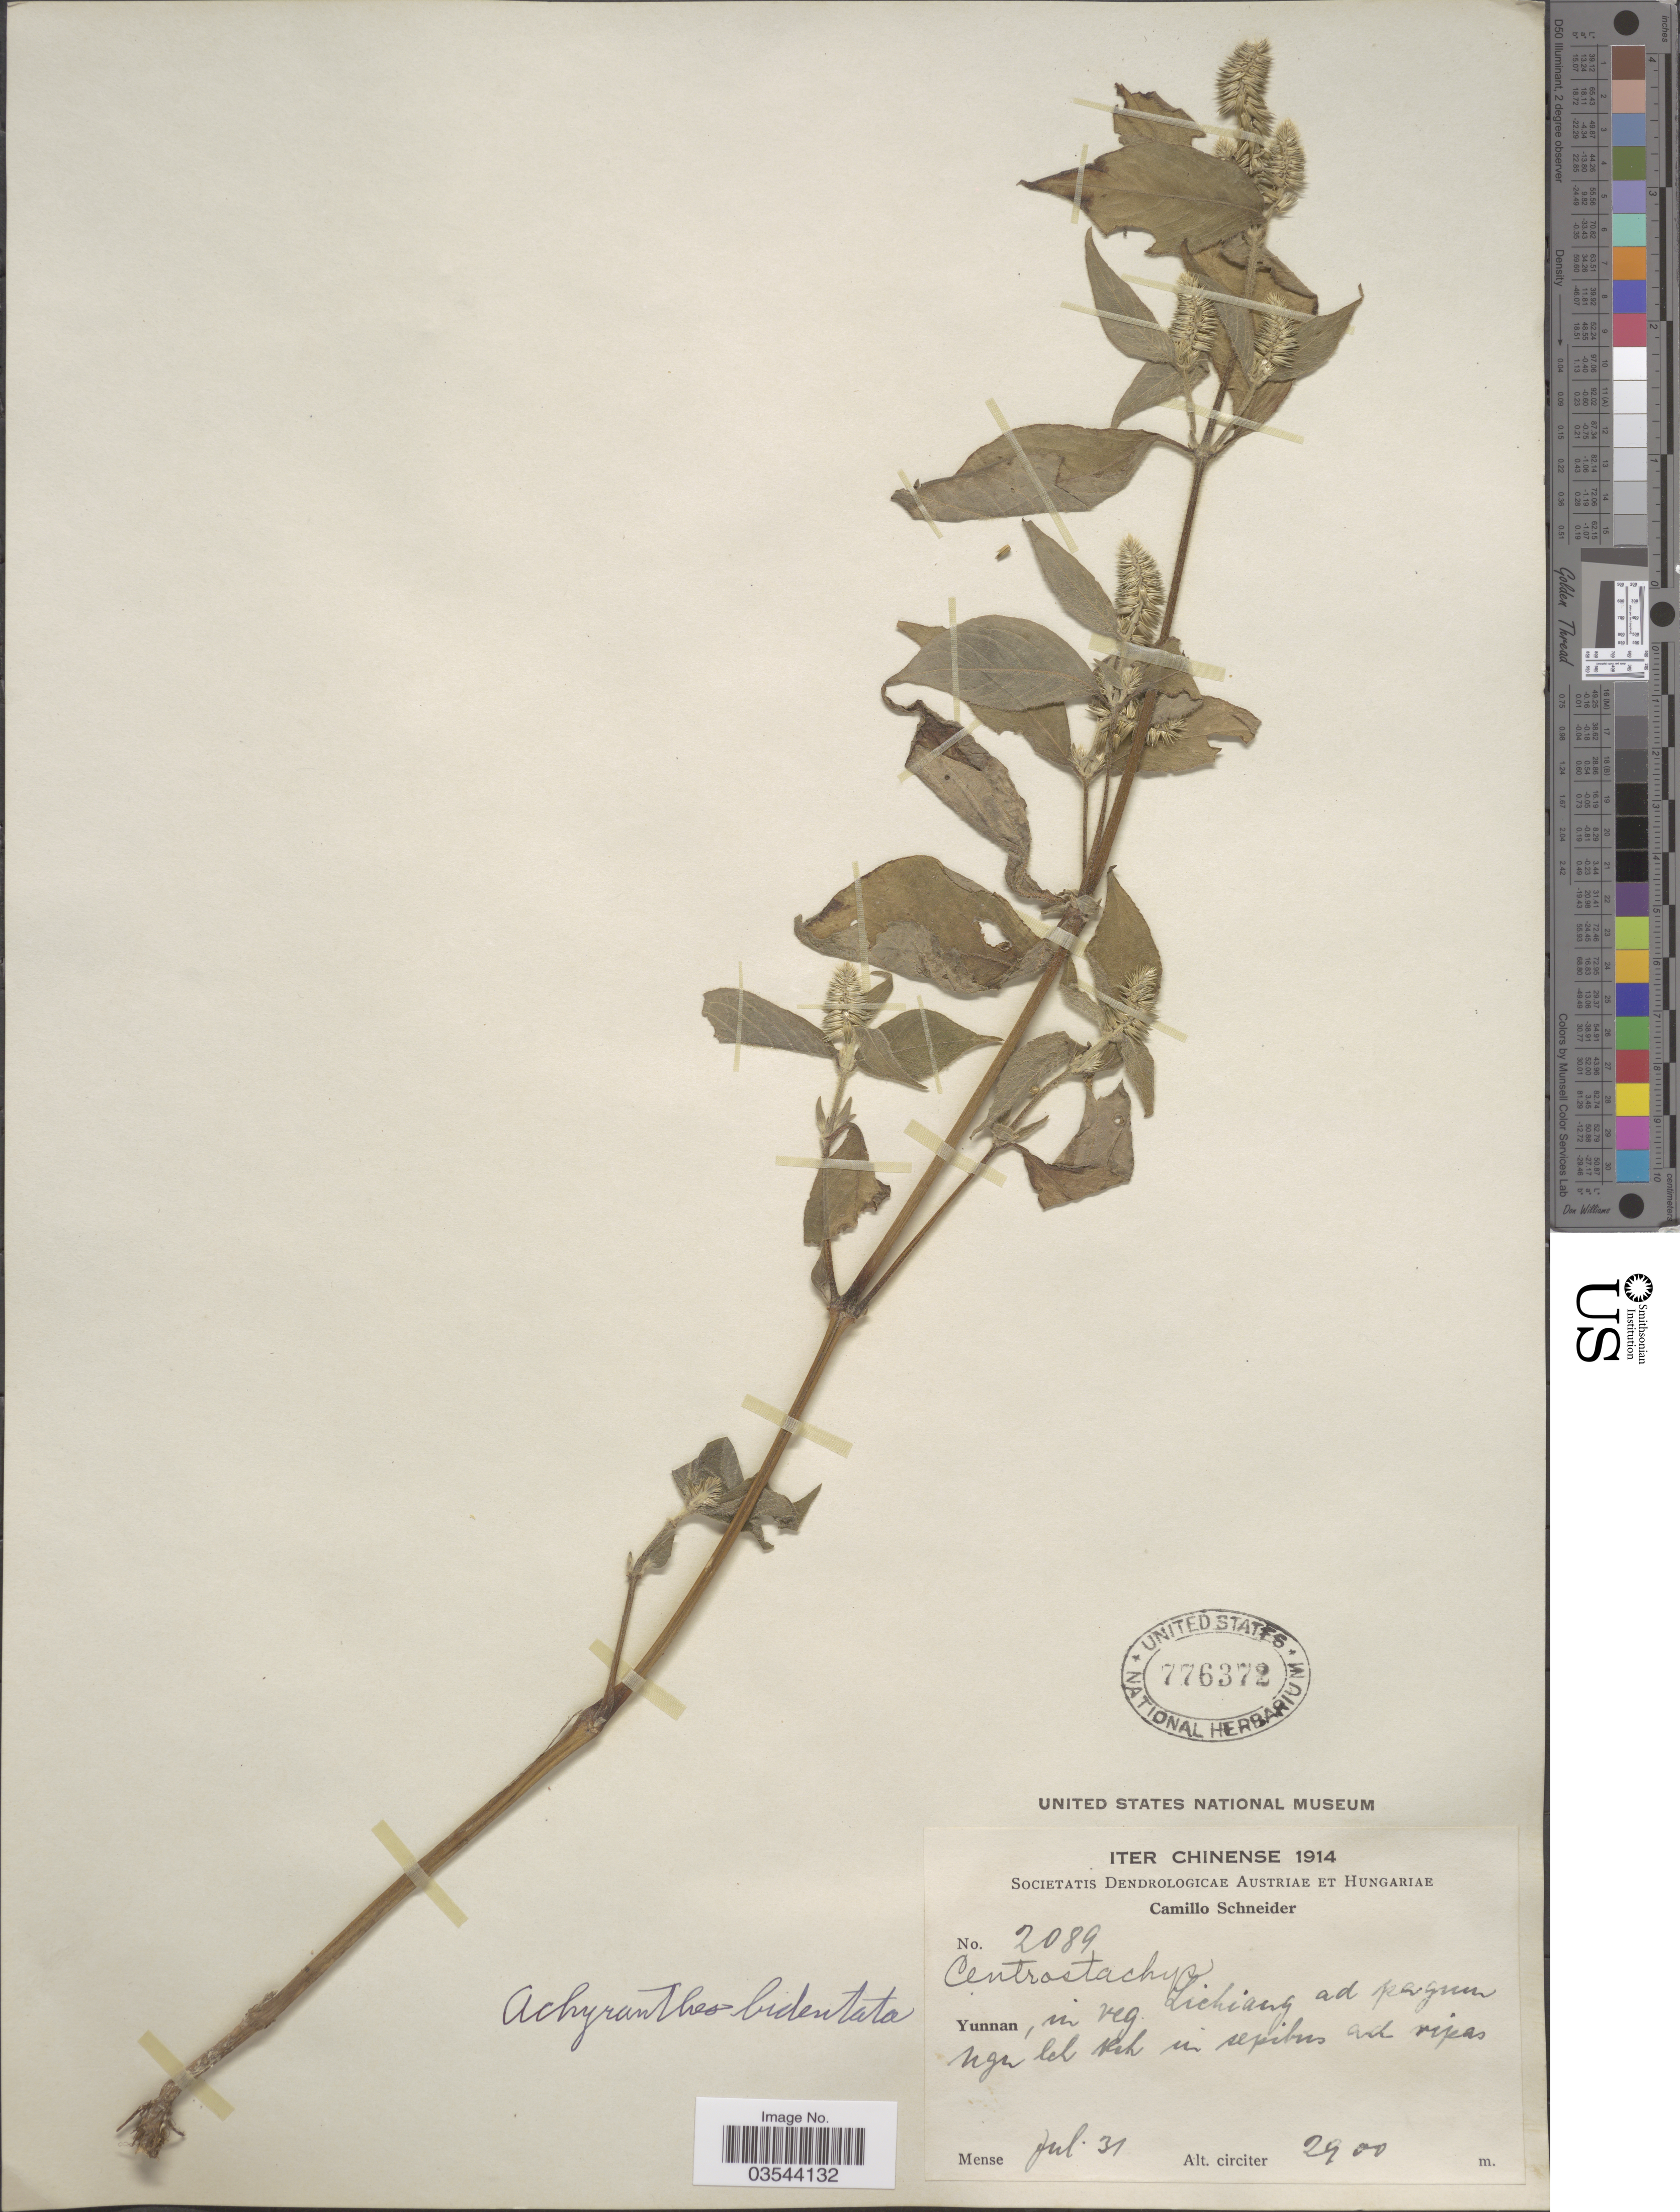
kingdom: Plantae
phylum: Tracheophyta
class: Magnoliopsida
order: Caryophyllales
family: Amaranthaceae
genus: Achyranthes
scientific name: Achyranthes bidentata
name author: Blume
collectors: C. K. Schneider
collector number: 2089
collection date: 1914-07-31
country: China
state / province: Yunnan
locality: Iter Chinense. In veg. Lichiang ad pagum [illegible text] sepibus ad ripas.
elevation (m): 2900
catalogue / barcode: US 776372